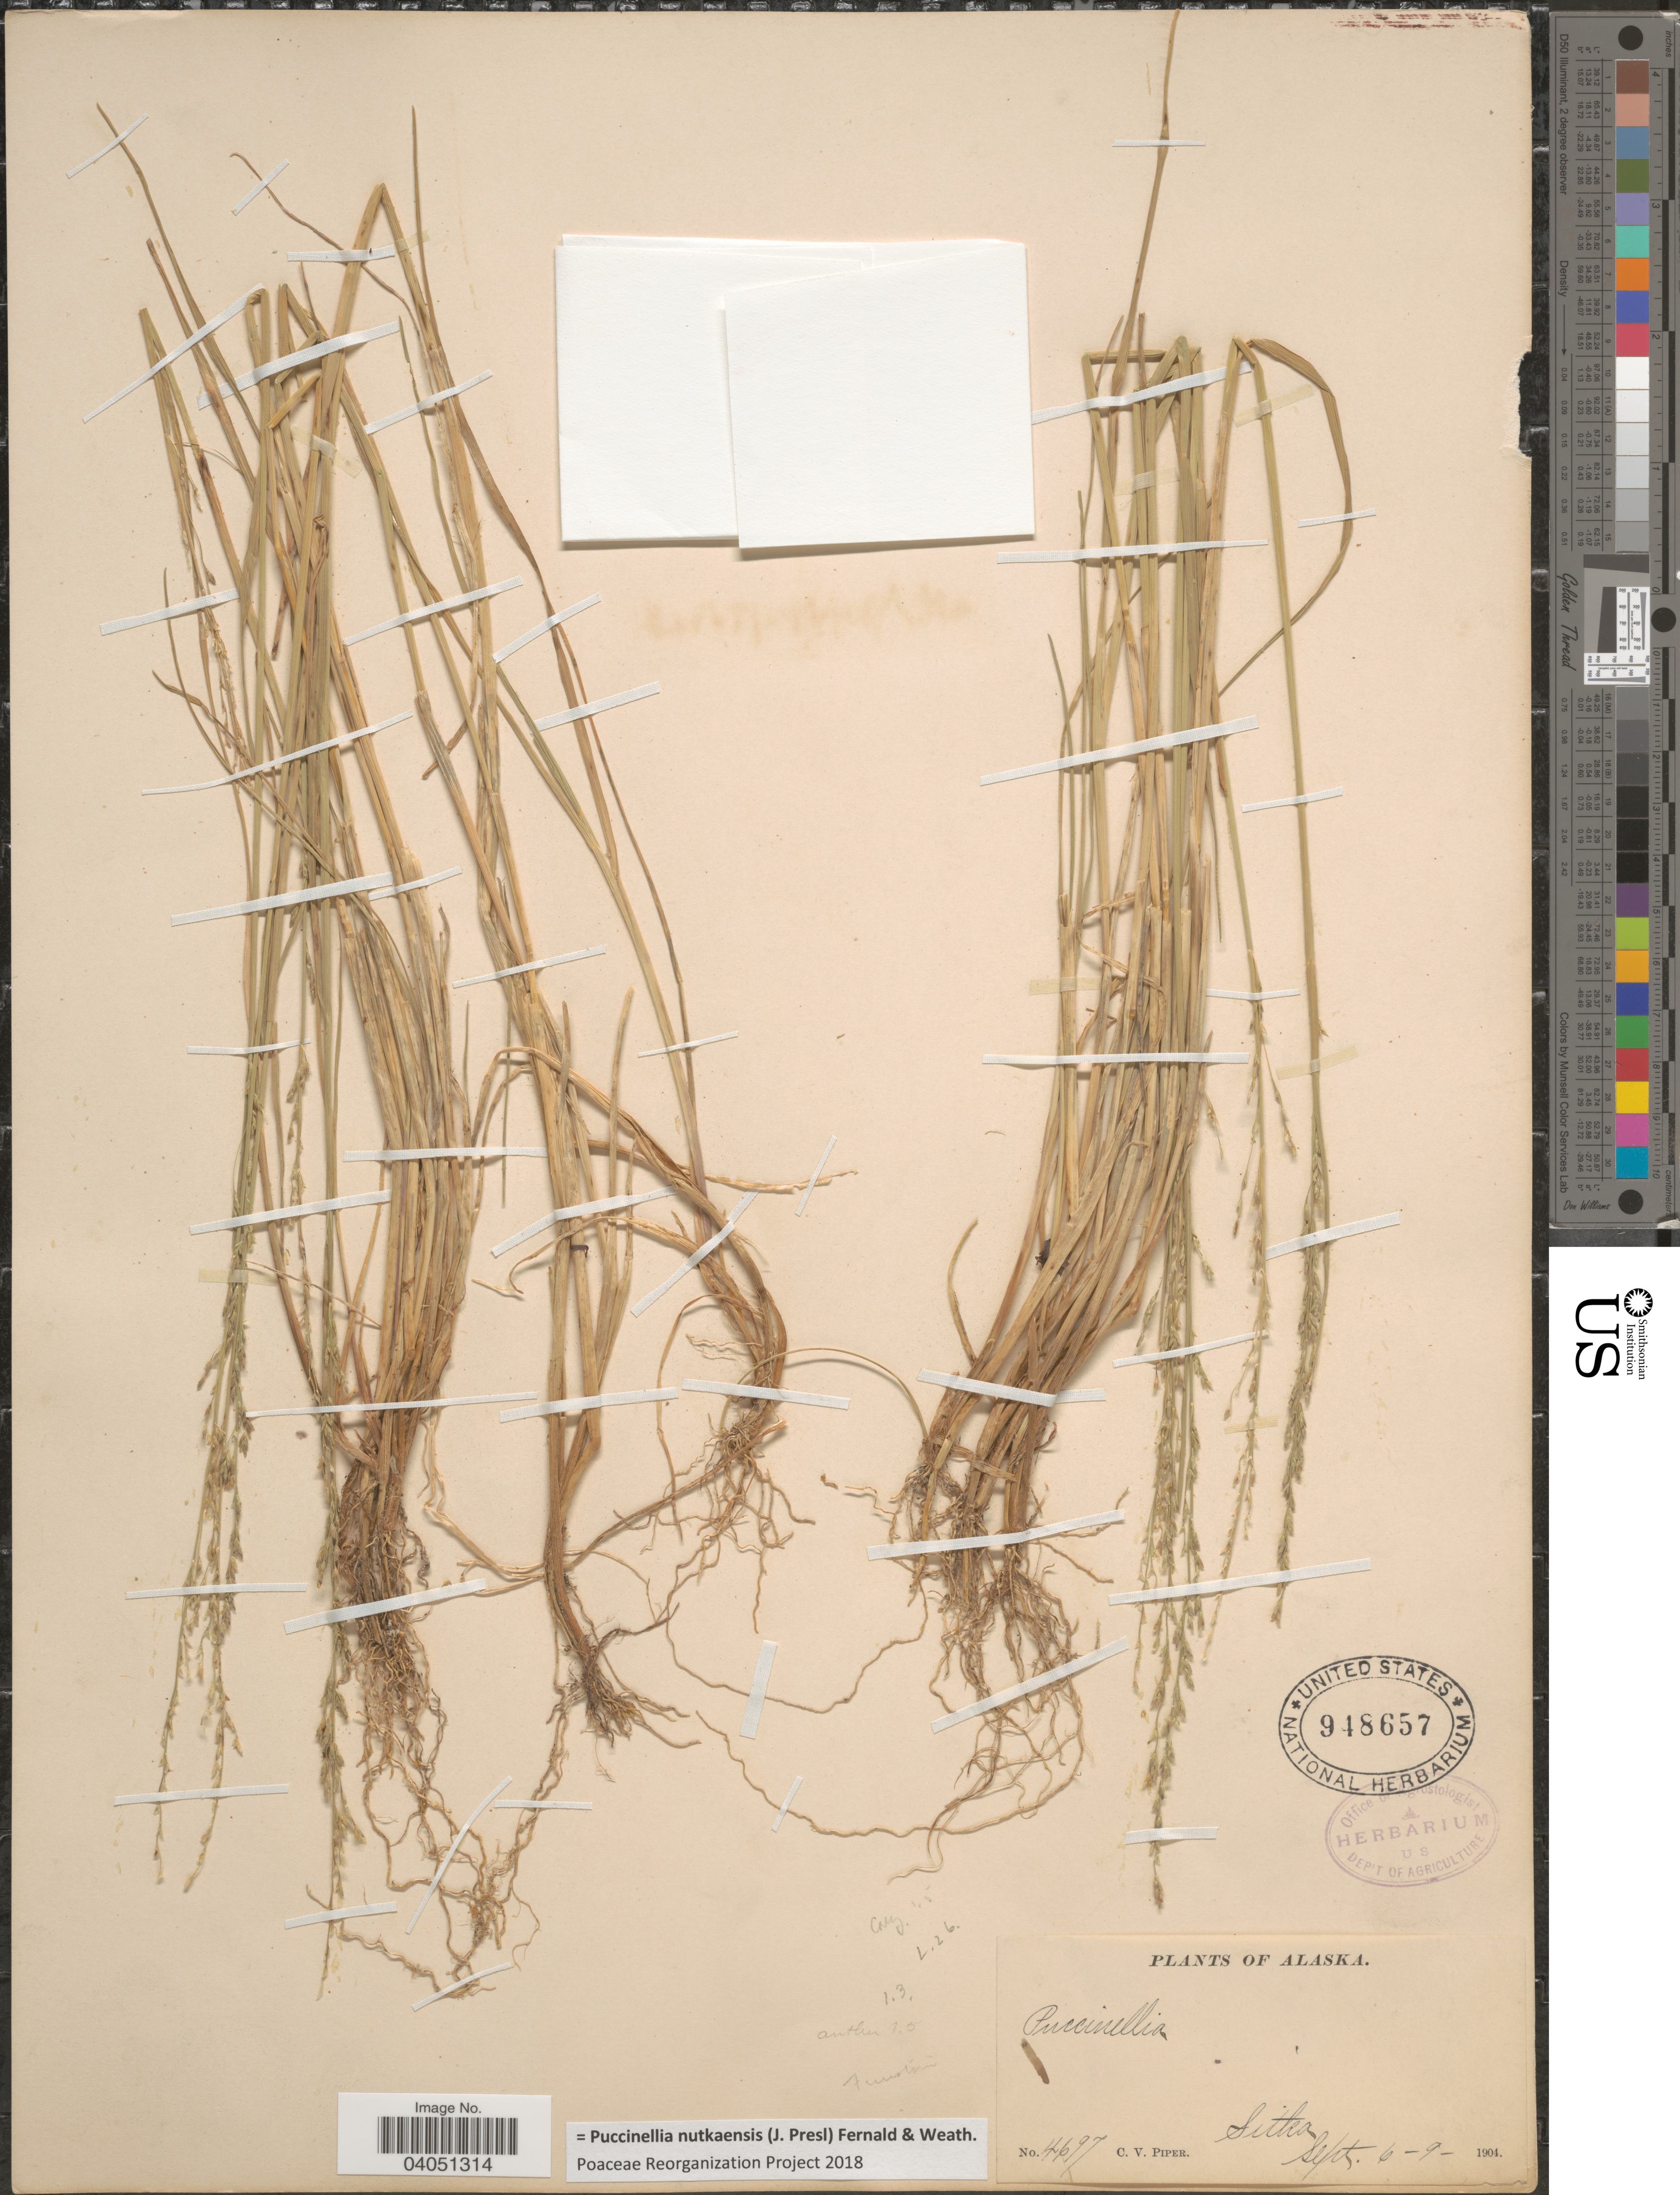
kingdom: Plantae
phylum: Tracheophyta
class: Liliopsida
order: Poales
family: Poaceae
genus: Puccinellia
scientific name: Puccinellia nutkaensis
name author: (J. Presl) Fernald & Weath.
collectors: C. V. Piper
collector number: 4697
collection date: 1904-09-06/1904-09-09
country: United States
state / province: Alaska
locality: Sitka.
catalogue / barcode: US 948657